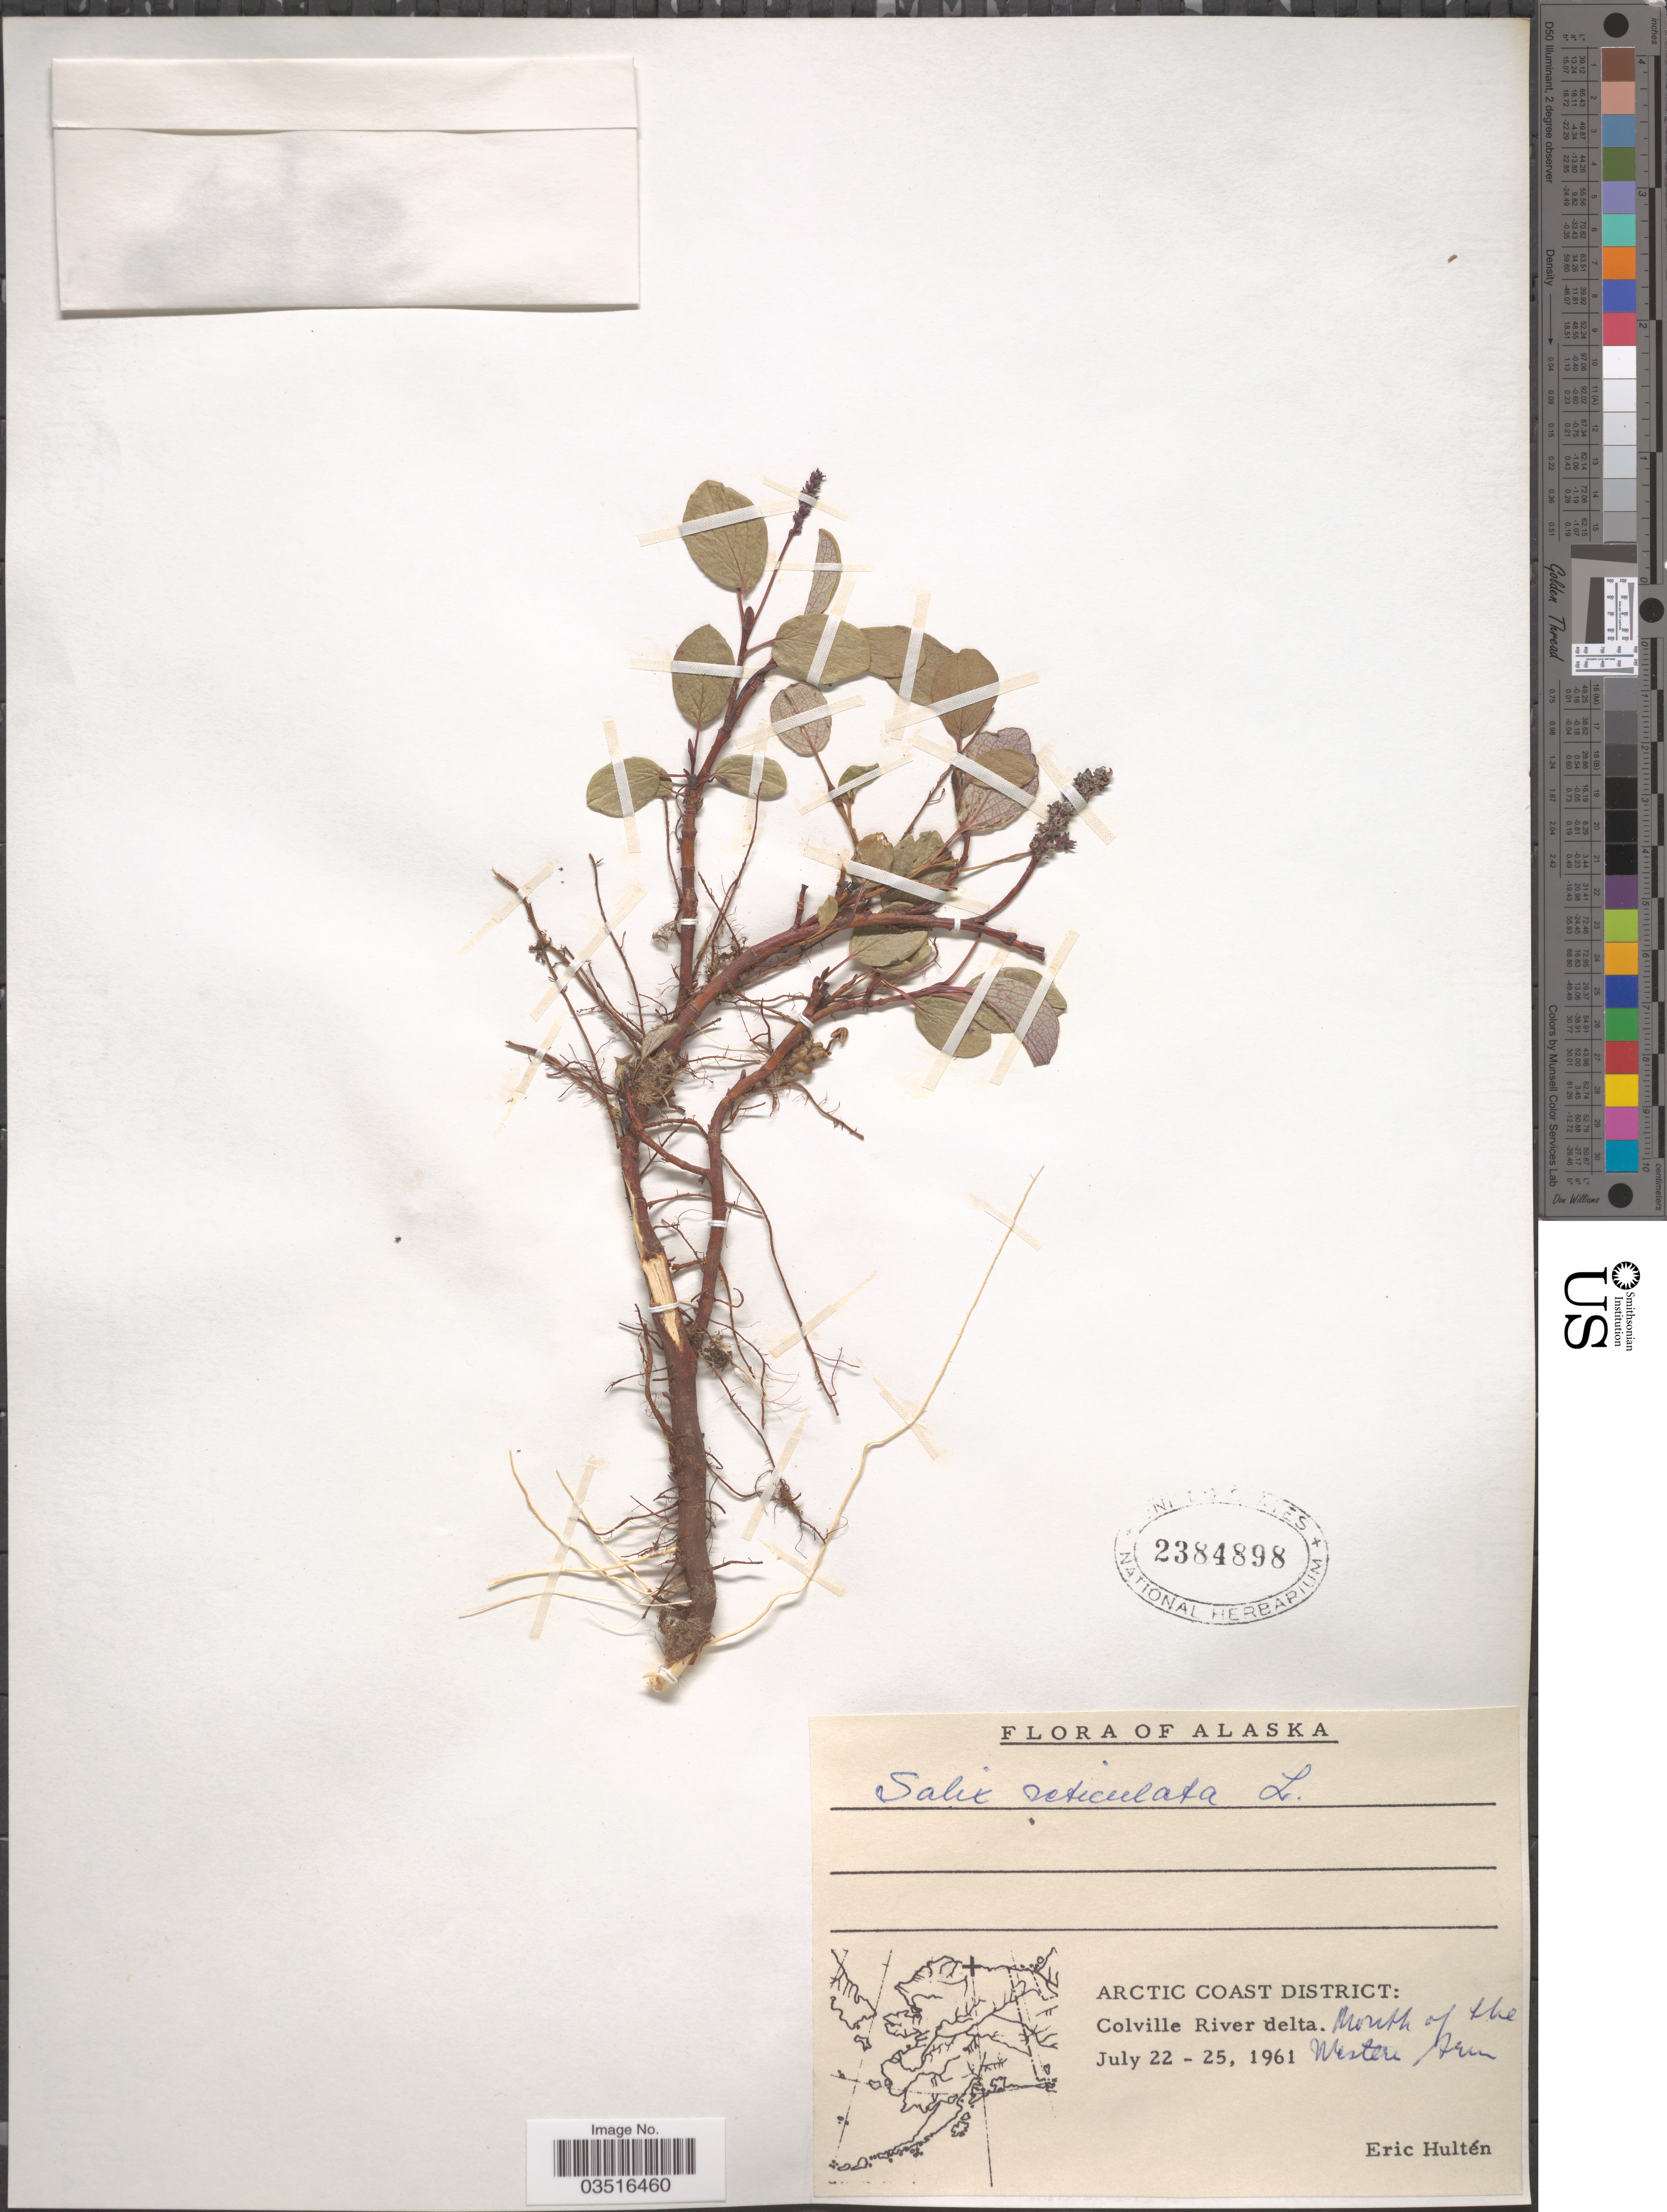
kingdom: Plantae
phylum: Tracheophyta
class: Magnoliopsida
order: Malpighiales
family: Salicaceae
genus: Salix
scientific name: Salix reticulata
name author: L.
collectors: E. G. Hultén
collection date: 1961-07-22/1961-07-25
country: United States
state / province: Alaska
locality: Arctic Coast District: Colville River delta. Mouth of the Western Arm.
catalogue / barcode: US 2384898